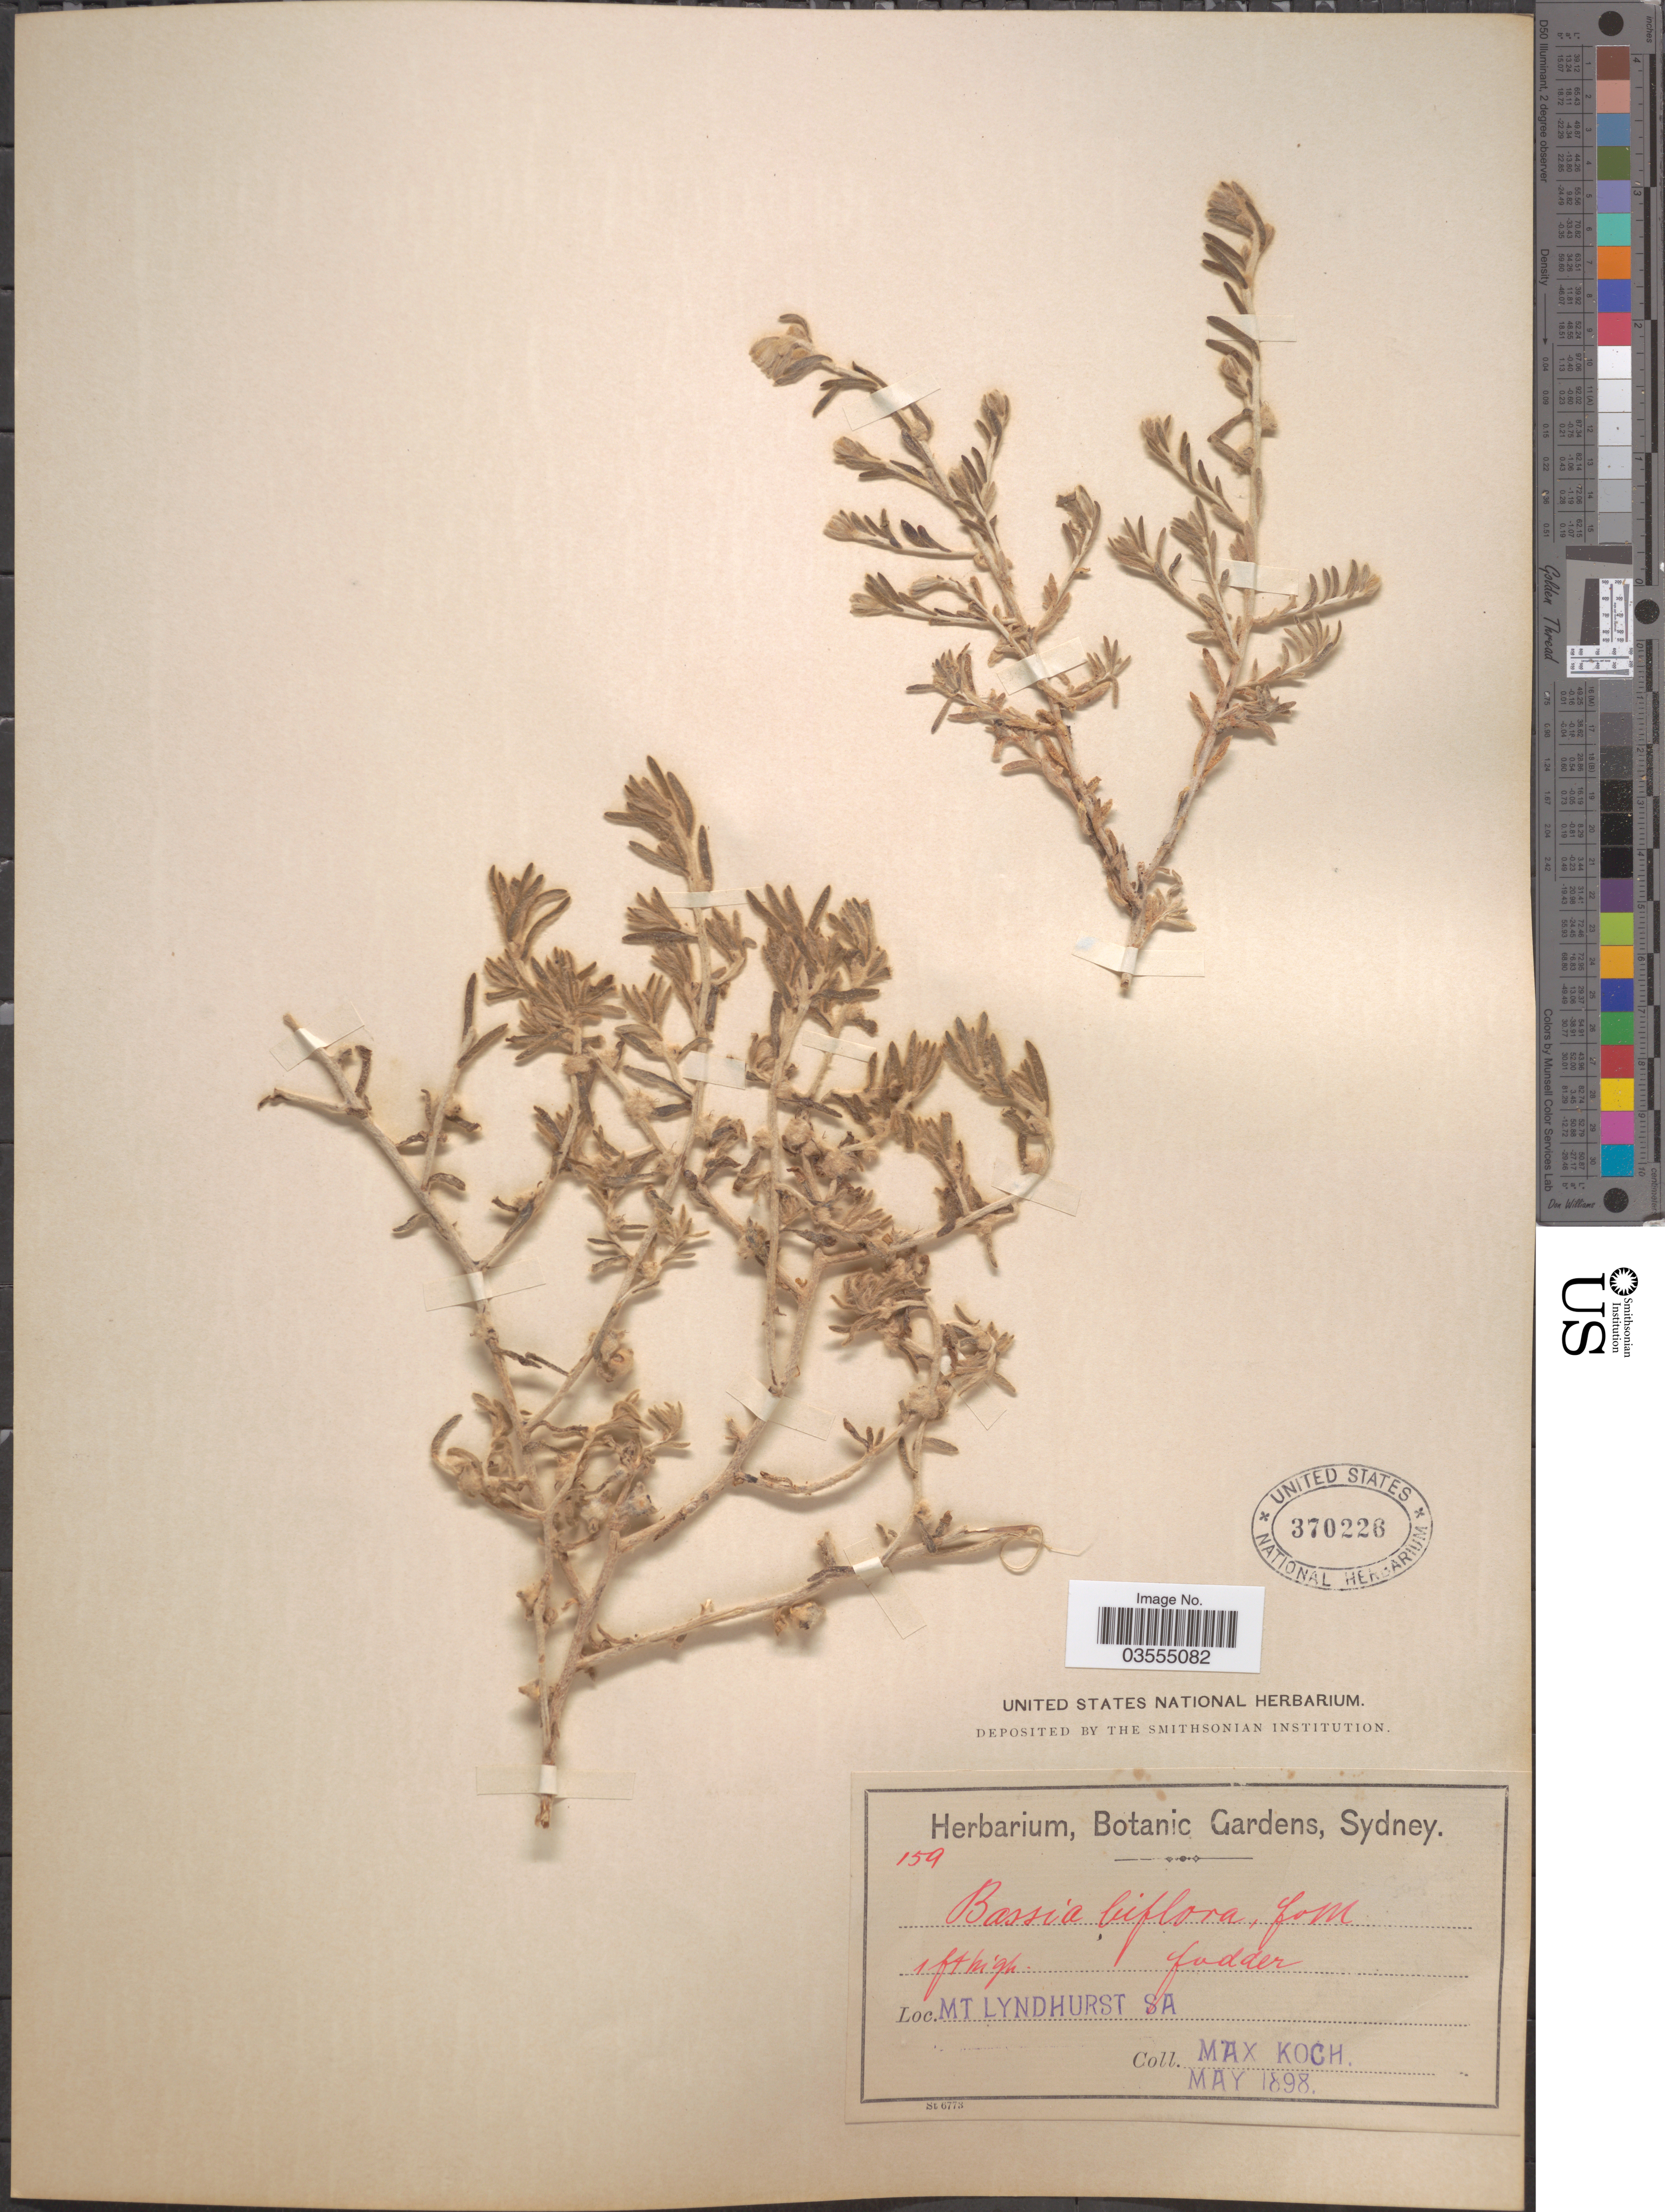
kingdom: Plantae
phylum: Tracheophyta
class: Magnoliopsida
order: Caryophyllales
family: Amaranthaceae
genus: Dissocarpus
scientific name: Dissocarpus biflorus var. biflorus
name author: (R. Br.) F. Muell.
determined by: Chinnock, R. J.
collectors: M. Koch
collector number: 159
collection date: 1898-05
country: Australia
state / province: South Australia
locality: Mt Lyndhurst.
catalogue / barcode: US 370226